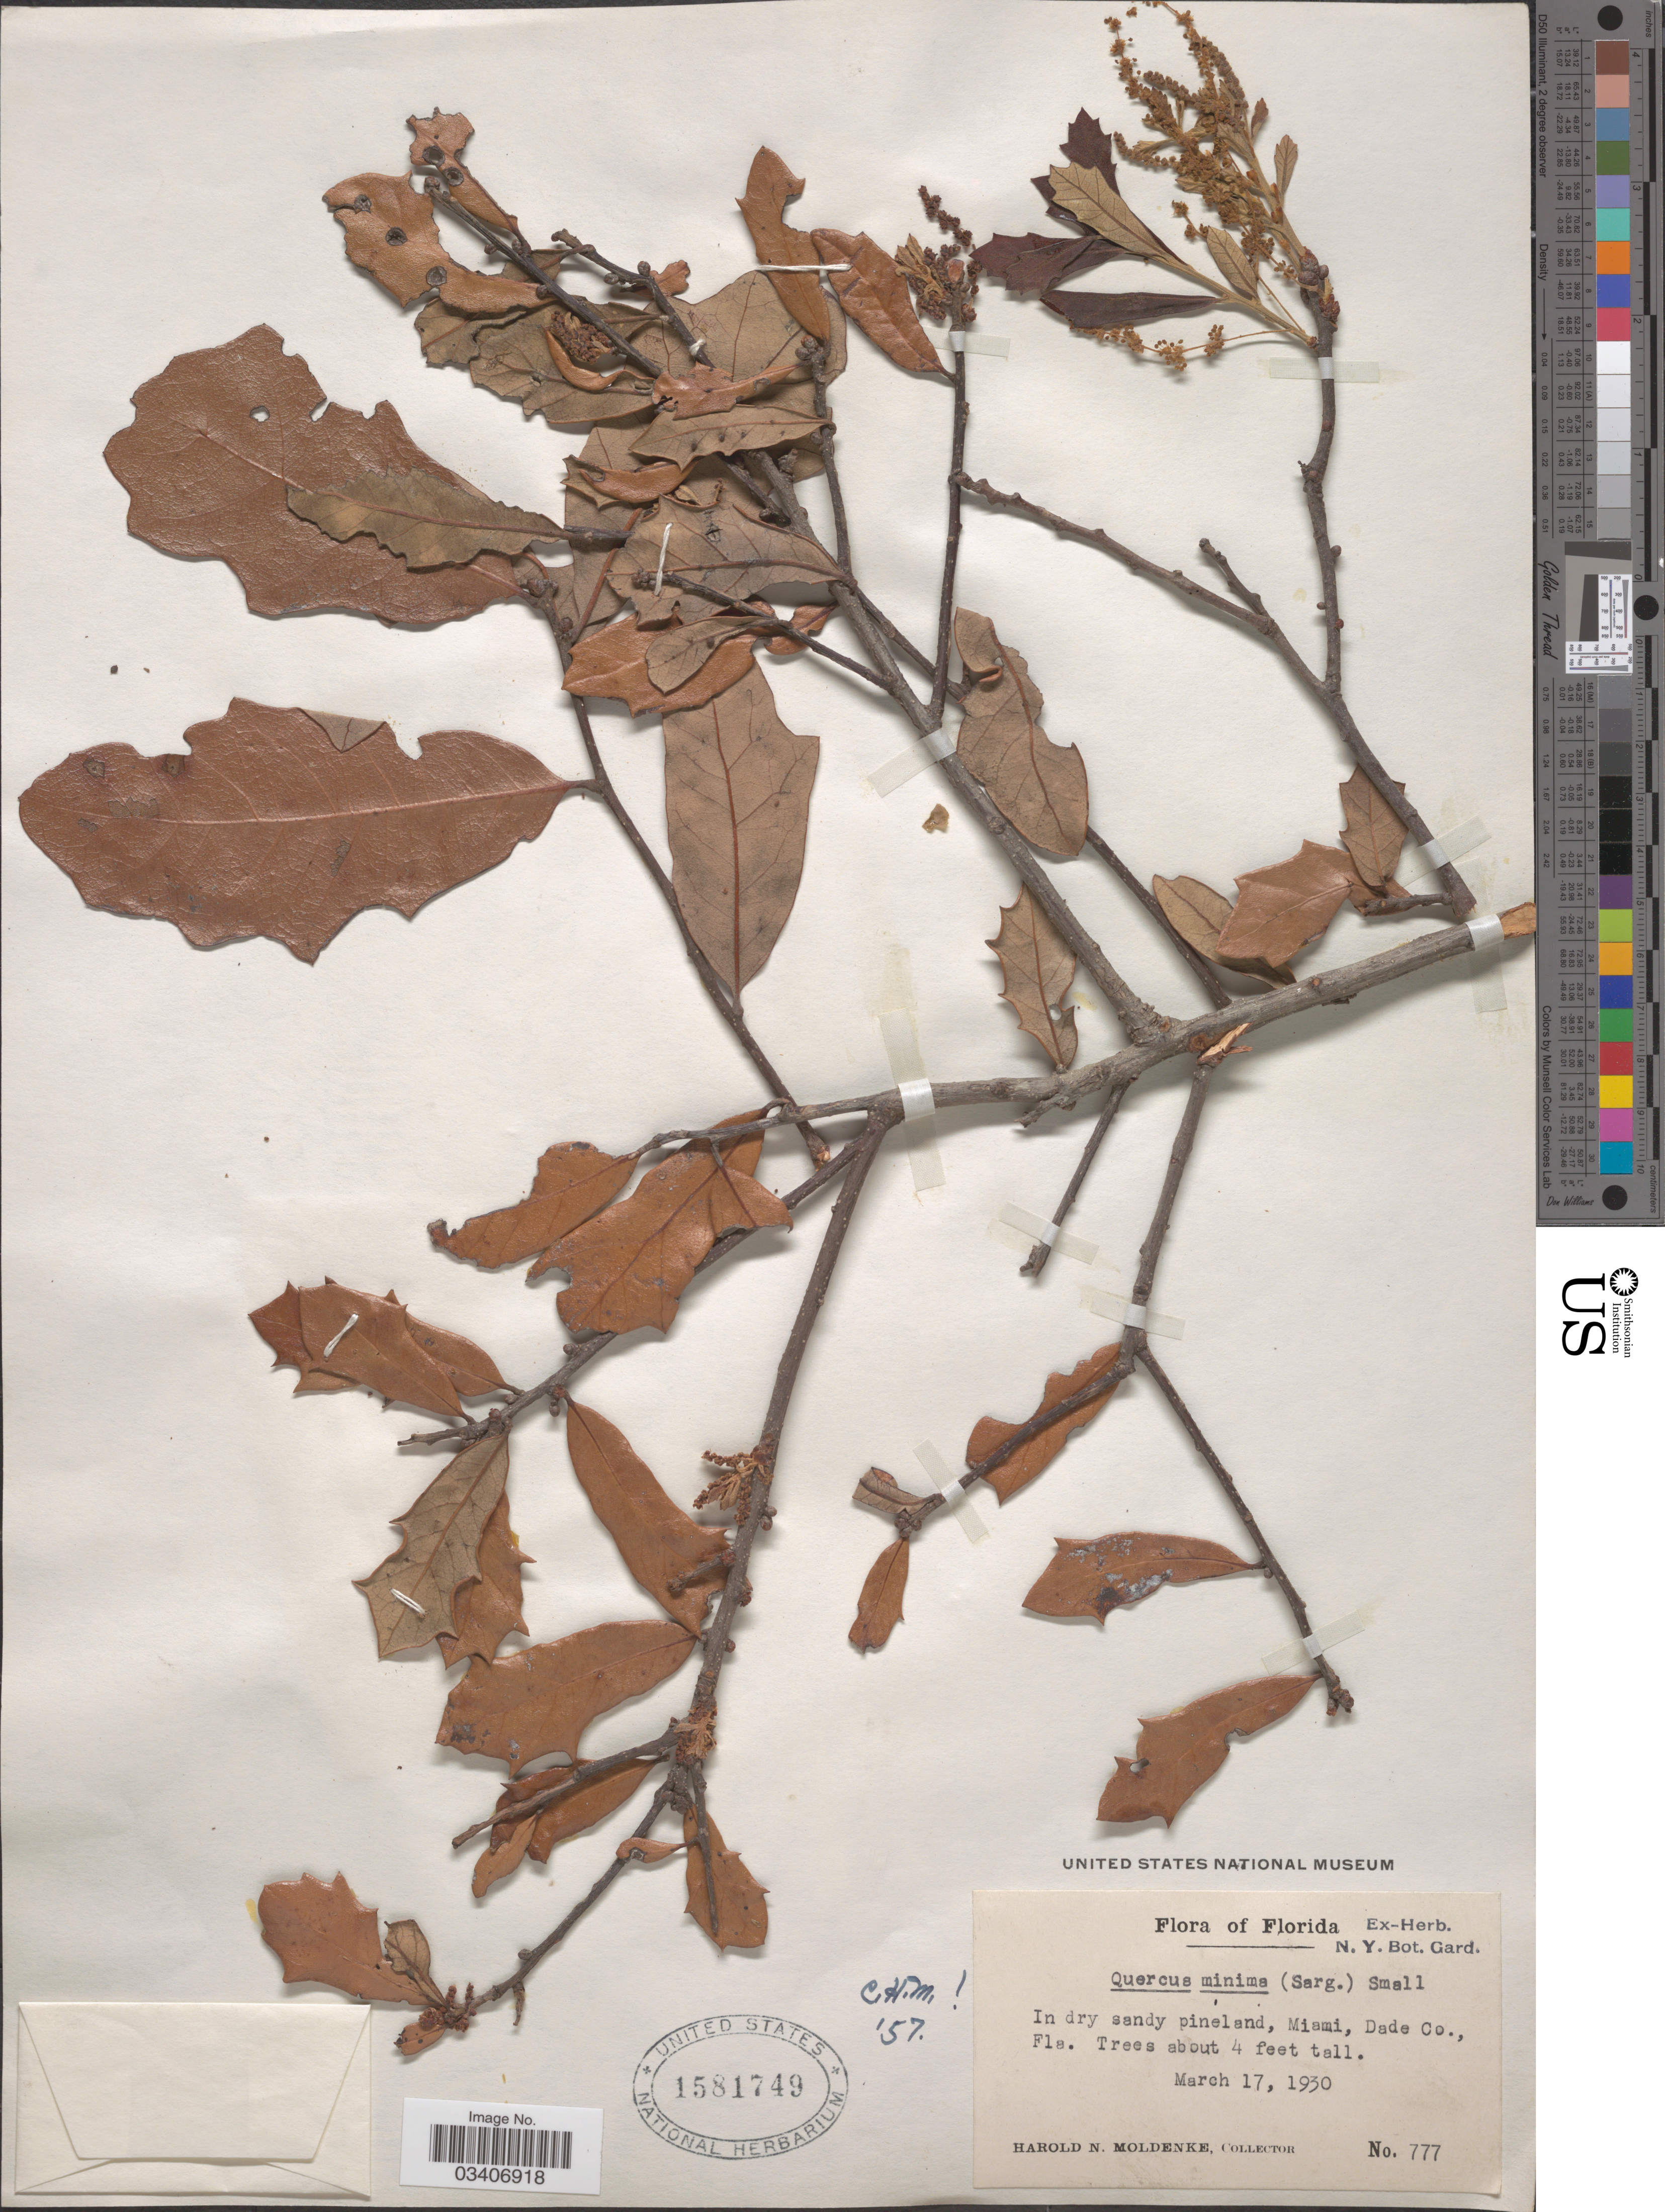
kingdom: Plantae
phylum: Tracheophyta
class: Magnoliopsida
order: Fagales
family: Fagaceae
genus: Quercus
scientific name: Quercus minima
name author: (Sarg.) Small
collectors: H. N. Moldenke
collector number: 777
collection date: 1930-03-17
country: United States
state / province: Florida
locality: Miami, Dade Co.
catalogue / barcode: US 1581749